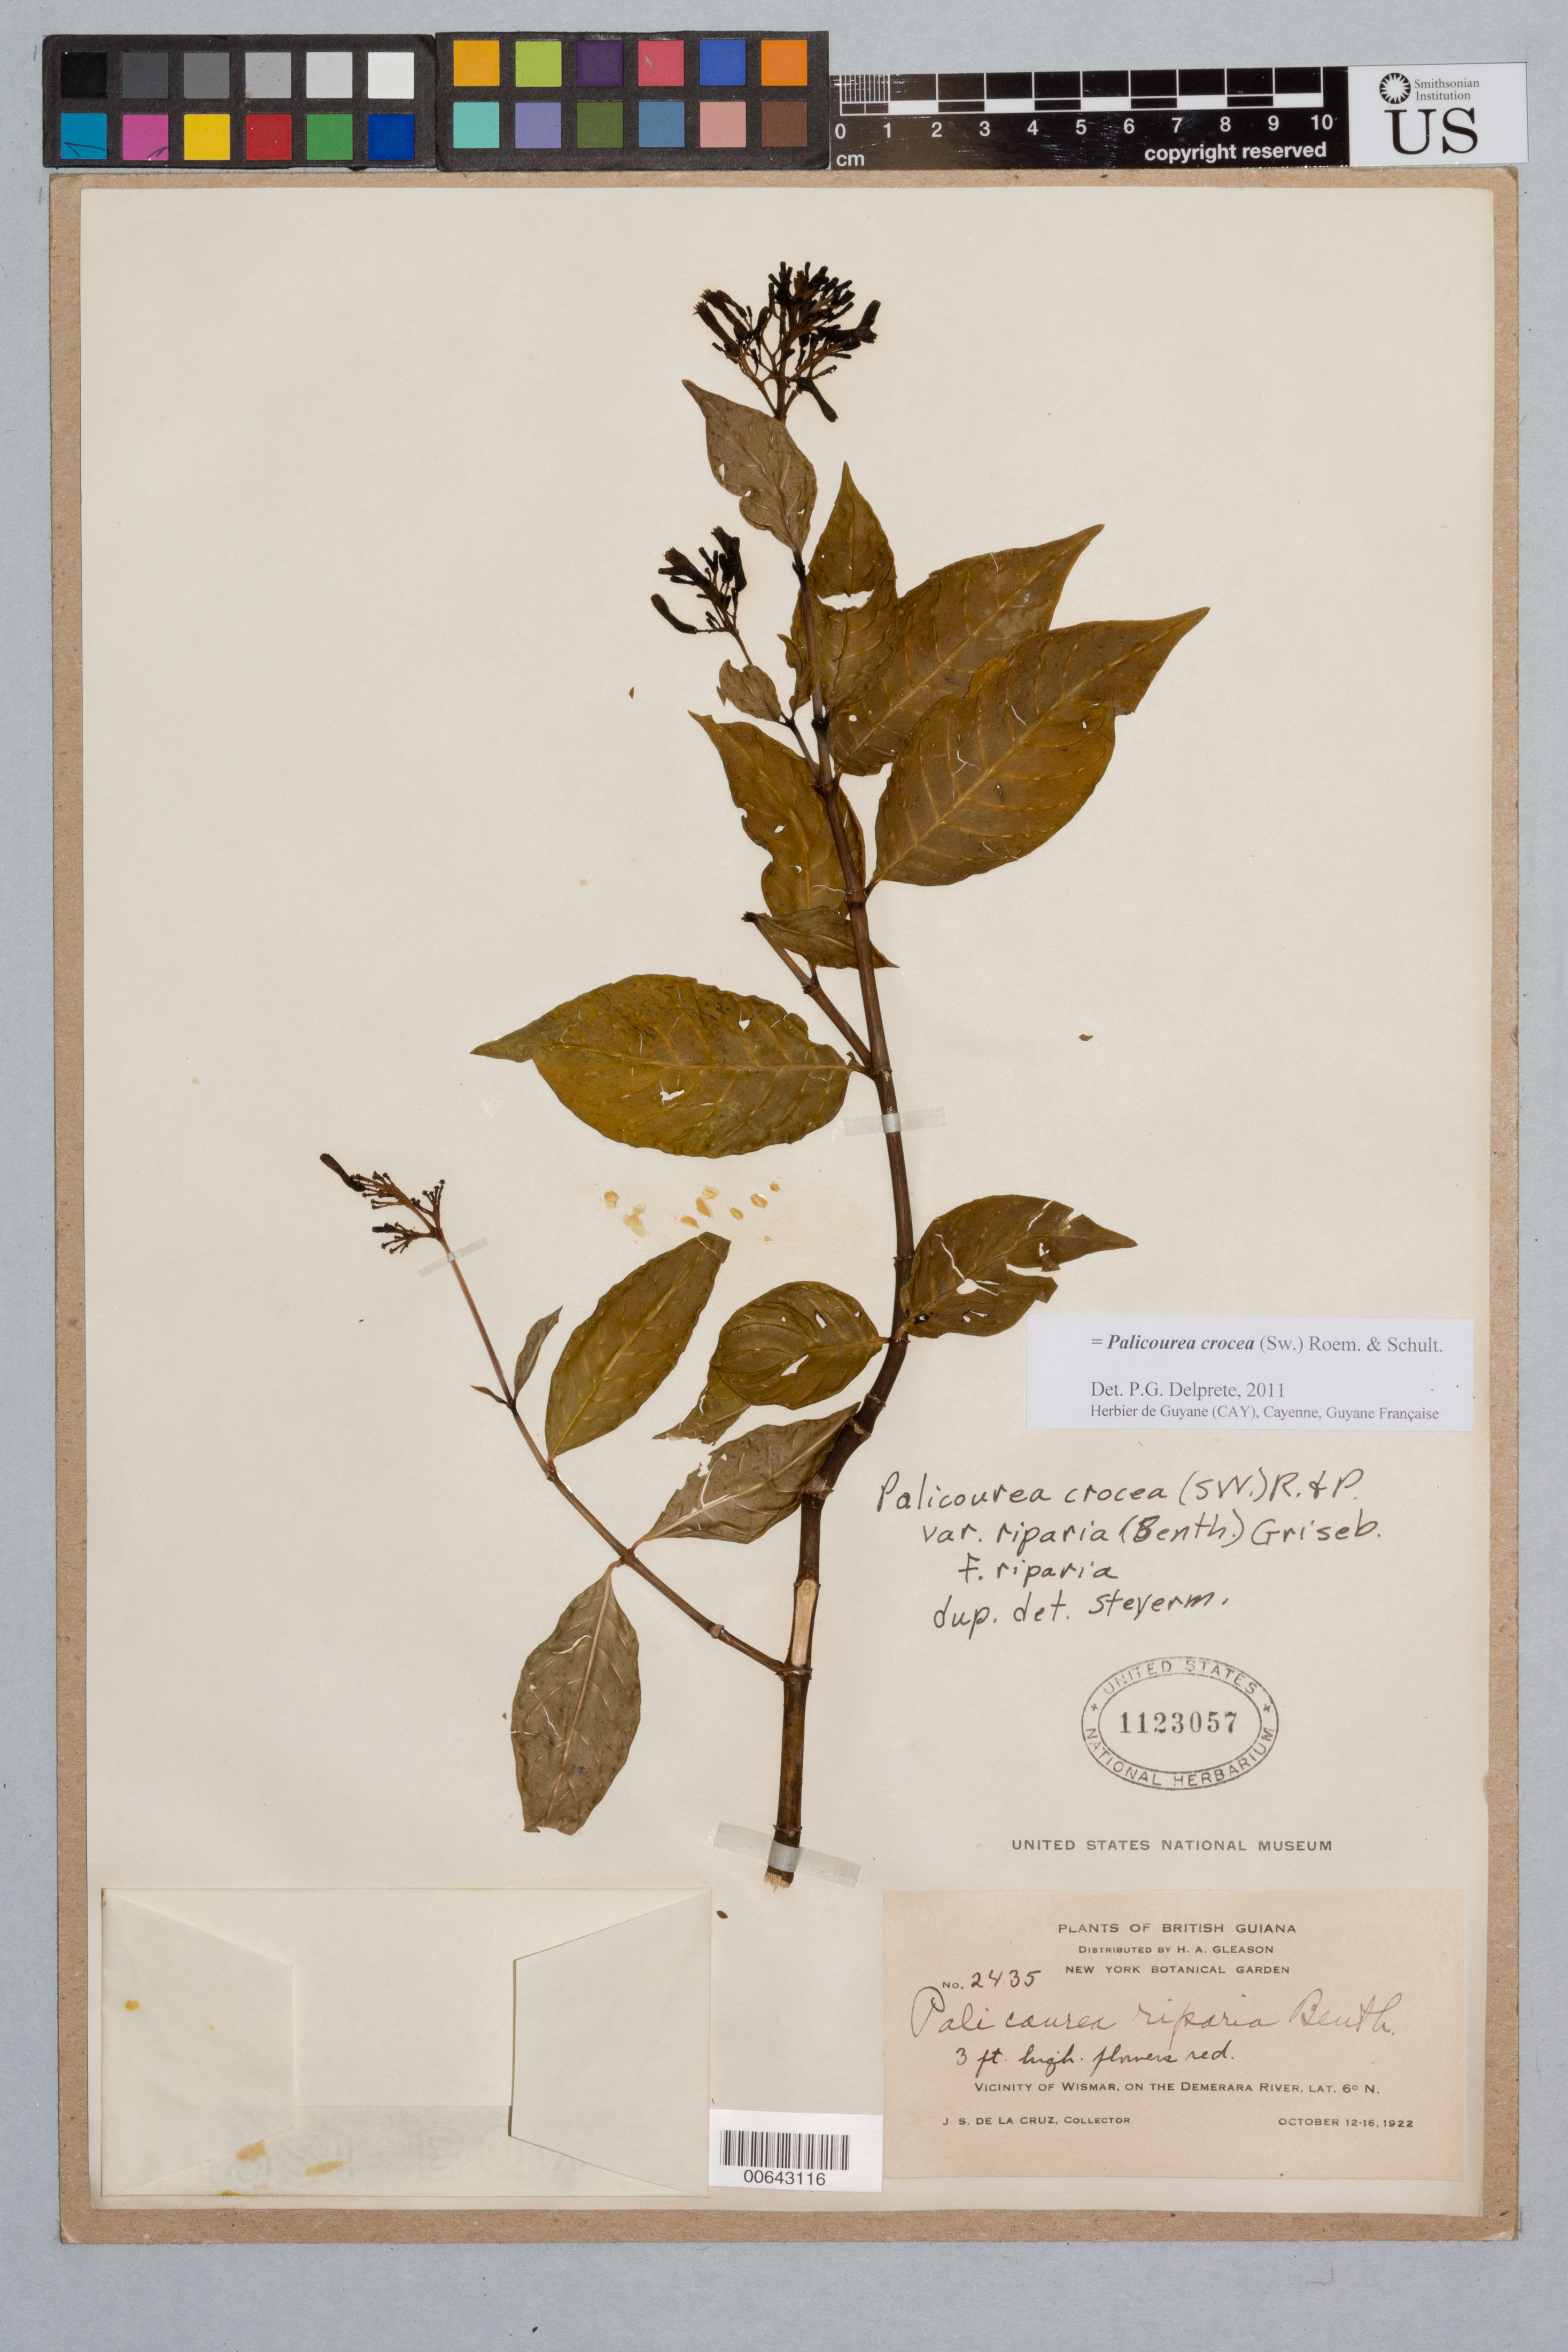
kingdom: Plantae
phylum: Tracheophyta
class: Magnoliopsida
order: Gentianales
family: Rubiaceae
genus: Palicourea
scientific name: Palicourea crocea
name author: (Sw.) Schult.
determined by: Delprete, P. G., Herb. de Guyane Cay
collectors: J. S. de la Cruz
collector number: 2435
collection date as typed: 12-Oct-22 to 16-Oct-22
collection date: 1922-10-12/1922-10-16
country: Guyana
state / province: U. Demerara-Berbice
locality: Wismar vic., on the Demerara River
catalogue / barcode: US 1123057